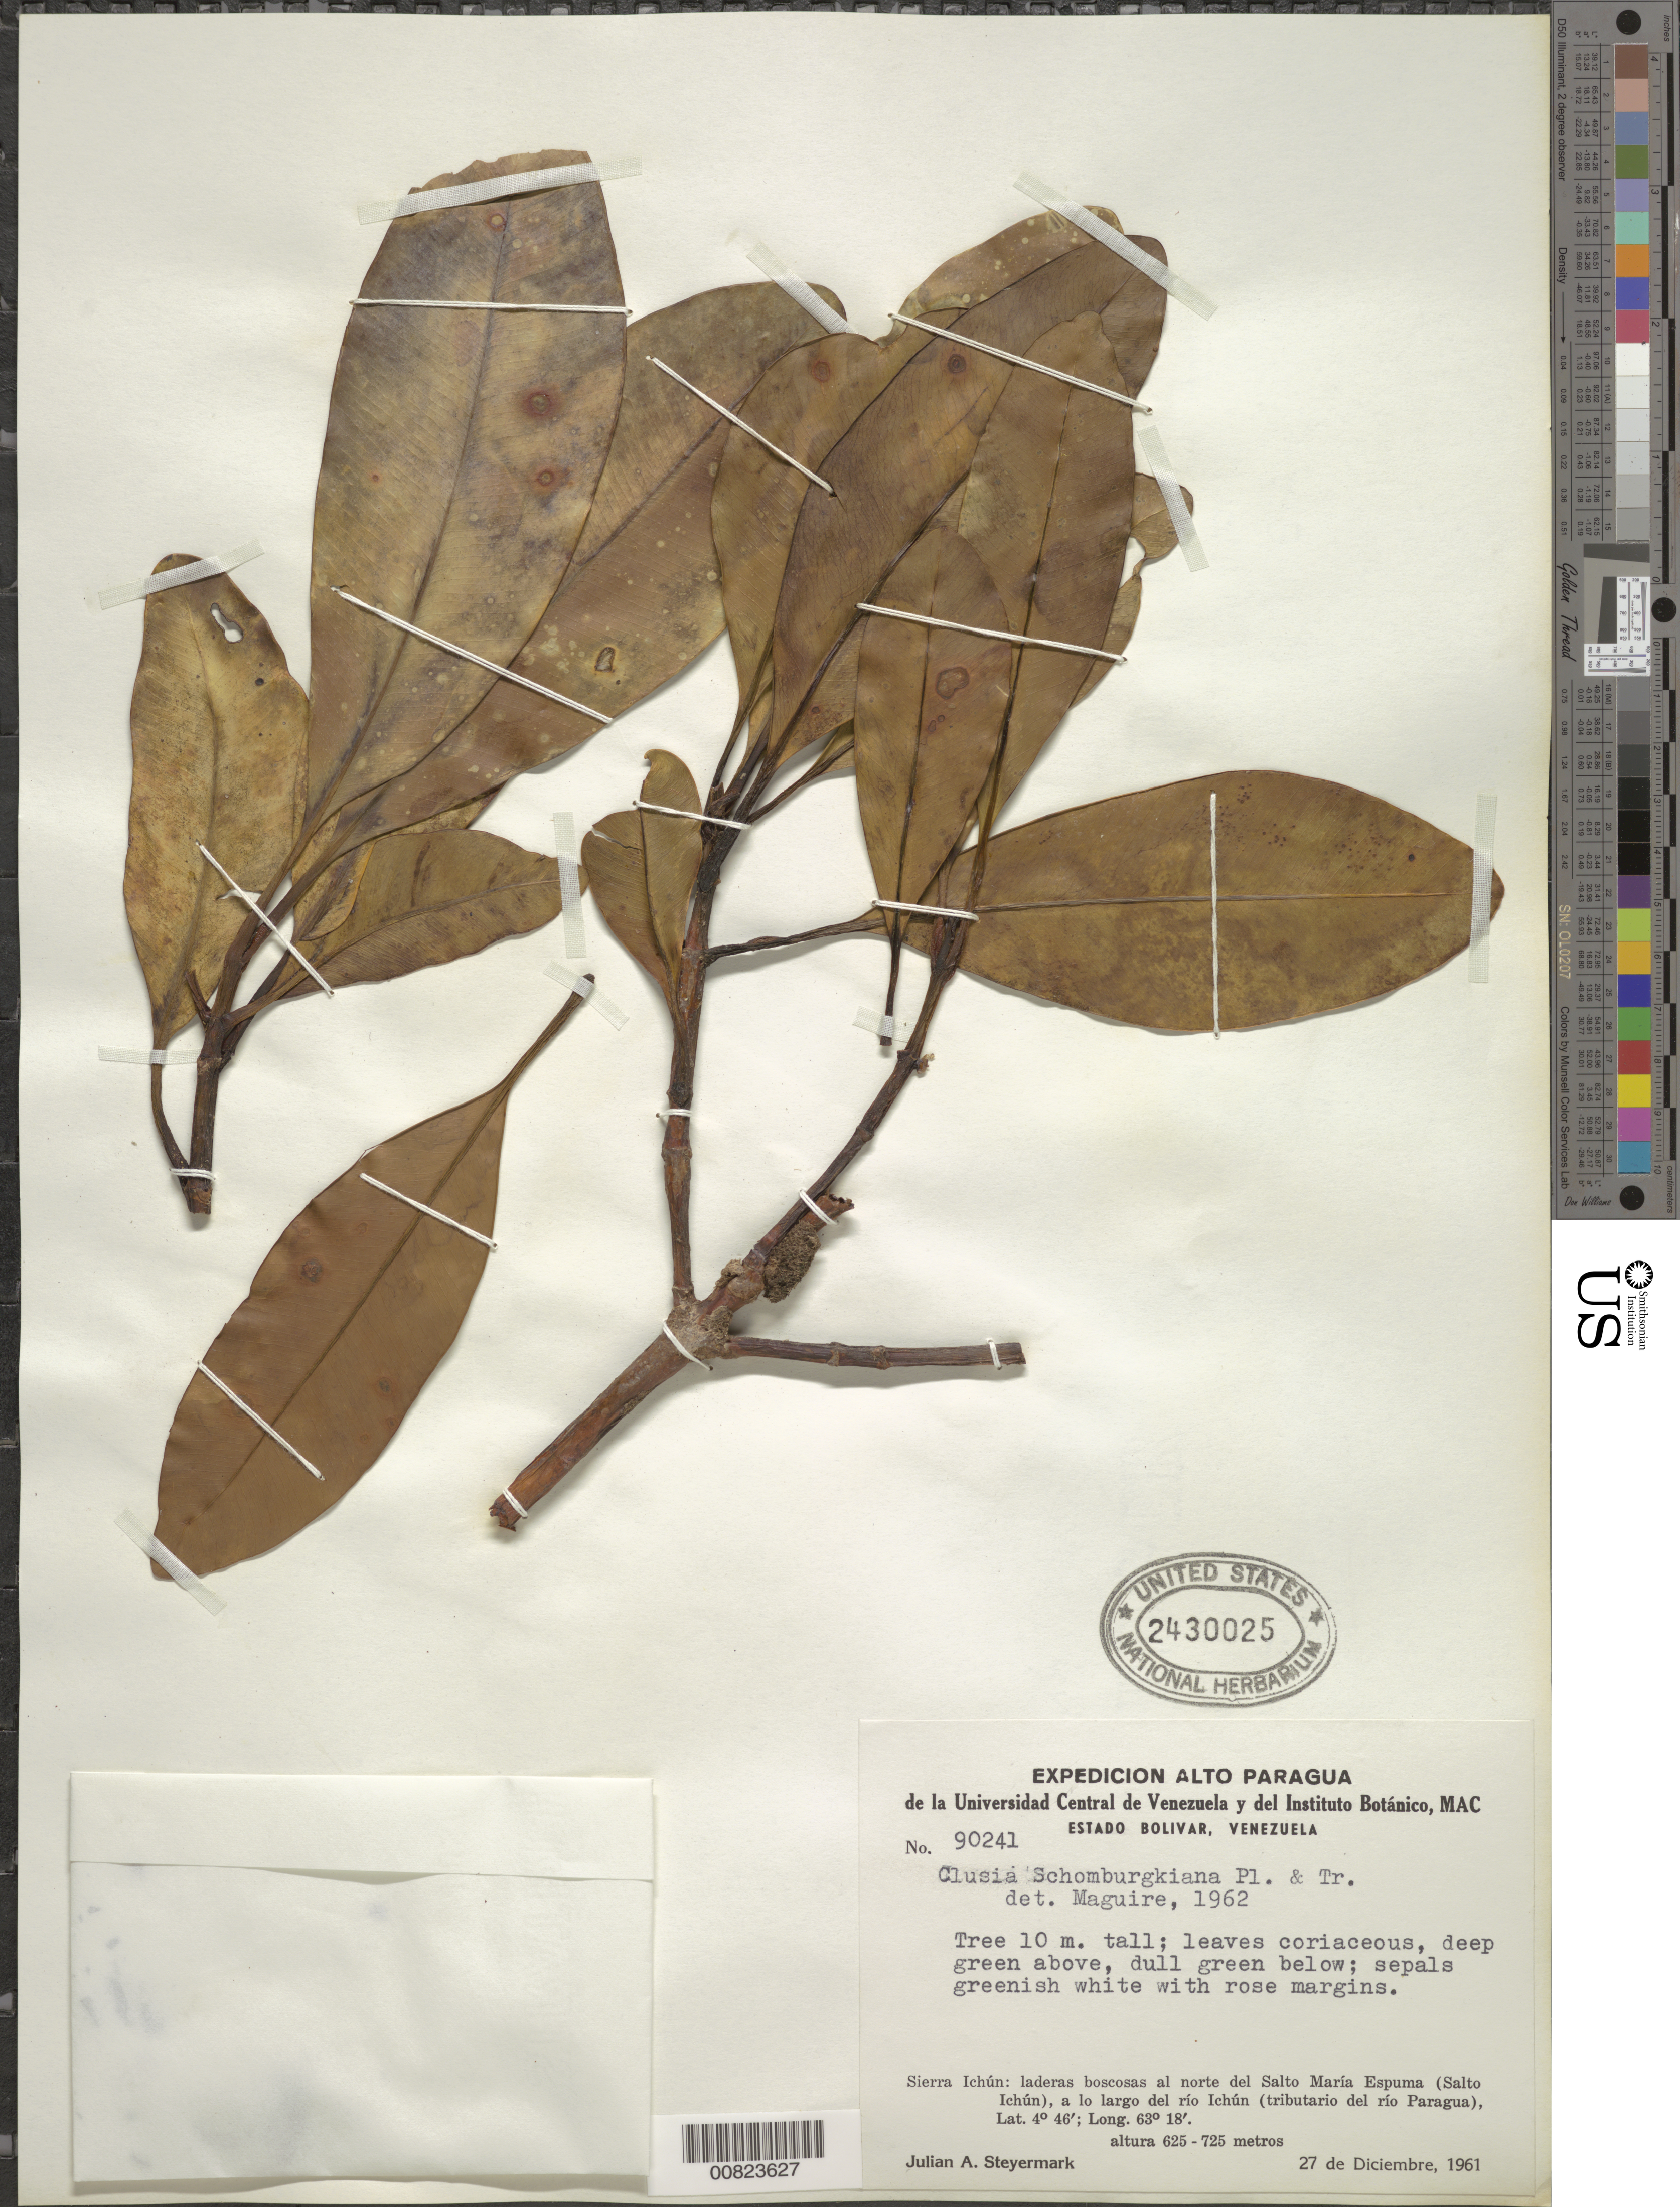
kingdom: Plantae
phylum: Tracheophyta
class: Magnoliopsida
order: Malpighiales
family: Clusiaceae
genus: Clusia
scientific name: Clusia schomburgkiana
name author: (Planch. & Triana) Benth. ex Engl.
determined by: Maguire, Bassett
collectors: J. Steyermark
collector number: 90241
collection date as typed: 27-Dec-61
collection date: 1961-12-27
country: Venezuela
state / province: Bolívar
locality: Sierra Ichún, N del Salto María Espuma (Salto Ichún) del Río Ichún (tributary of río Paragua)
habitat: Laderas boscosas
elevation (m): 625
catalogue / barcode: US 2430025